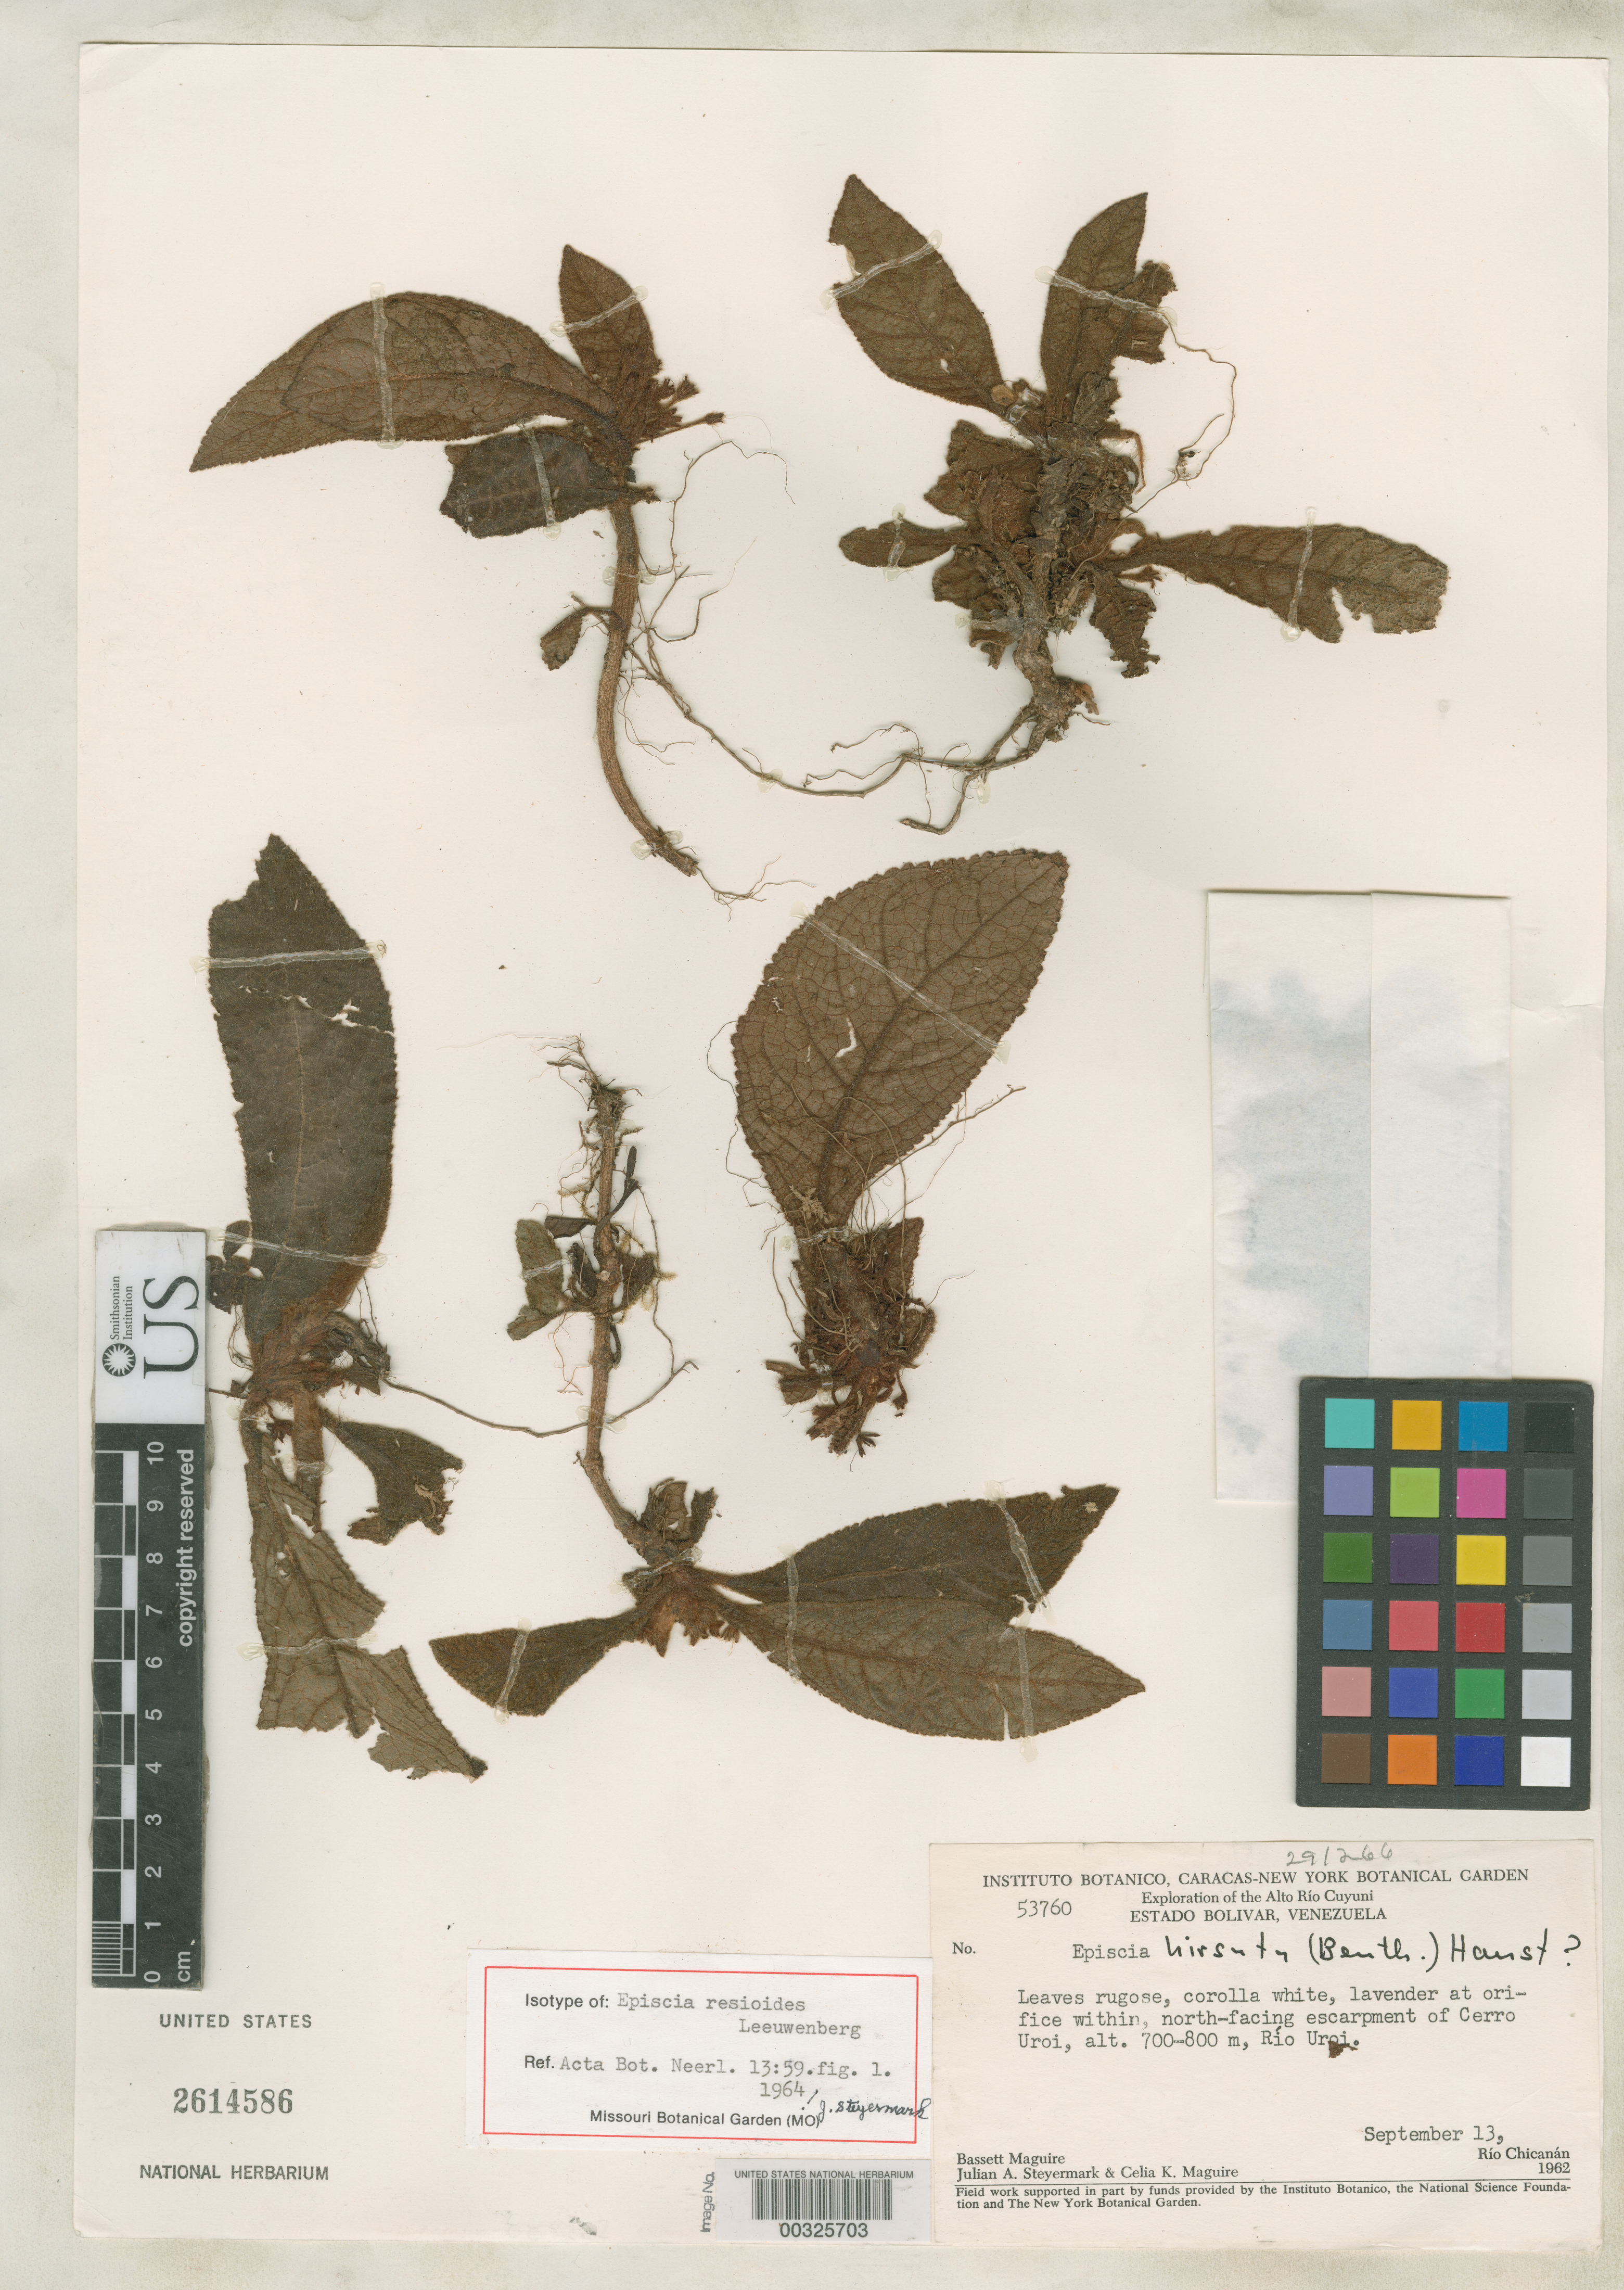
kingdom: Plantae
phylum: Tracheophyta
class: Magnoliopsida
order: Lamiales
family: Gesneriaceae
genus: Episcia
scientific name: Episcia resioides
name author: Leeuwenb.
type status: Isotype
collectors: B. Maguire, J. Steyermark & C. K. Maguire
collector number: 53760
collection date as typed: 13 Sep 1962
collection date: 1962-09-13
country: Venezuela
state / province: Bolivar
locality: Exploration of Alto Rio Cuyuni, N-facing escarpment of Cerro Uroi, Rio Uroi.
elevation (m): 700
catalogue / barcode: US 2614586